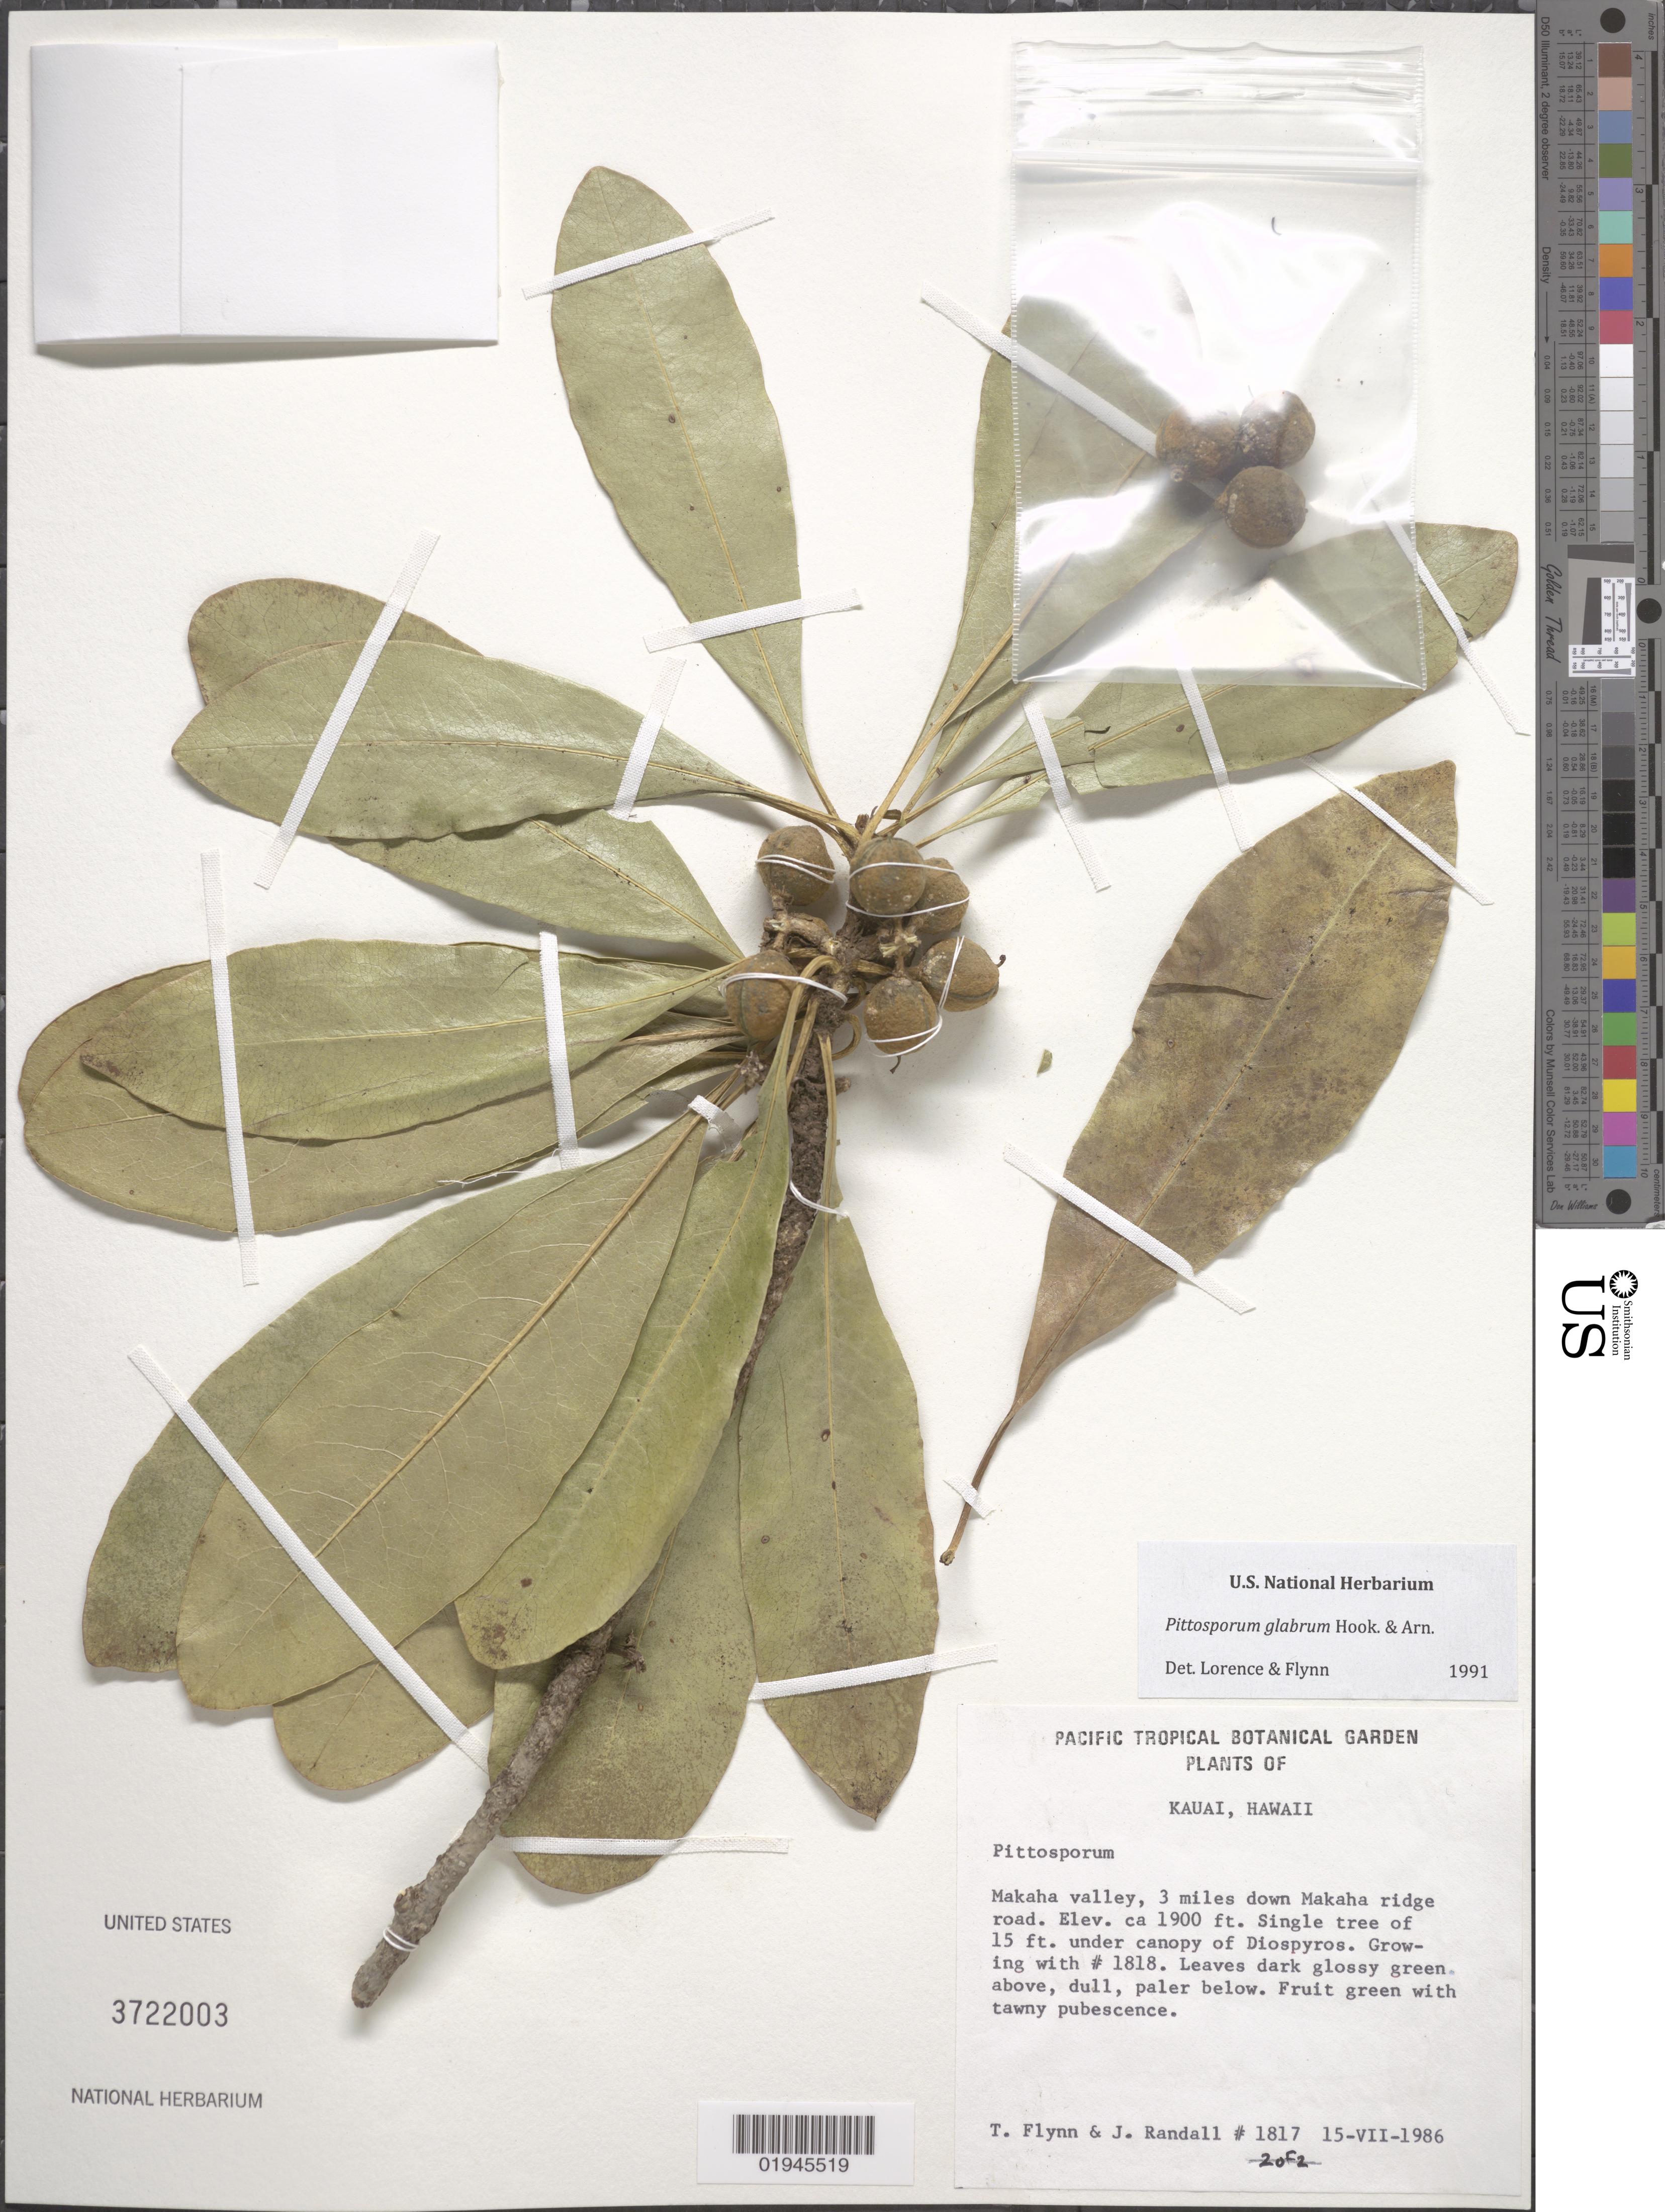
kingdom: Plantae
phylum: Tracheophyta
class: Magnoliopsida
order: Apiales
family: Pittosporaceae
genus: Pittosporum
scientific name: Pittosporum glabrum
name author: Hook. & Arn.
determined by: Lorence, David H.; Flynn, T. W.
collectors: T. W. Flynn & J. Randall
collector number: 1817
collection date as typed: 15 Jul 1986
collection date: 1986-07-15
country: United States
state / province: Hawaii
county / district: Kauai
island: Kaua'i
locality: Makaha valley, 3 mi down Makaha Ridge Road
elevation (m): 579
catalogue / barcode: US 3722003